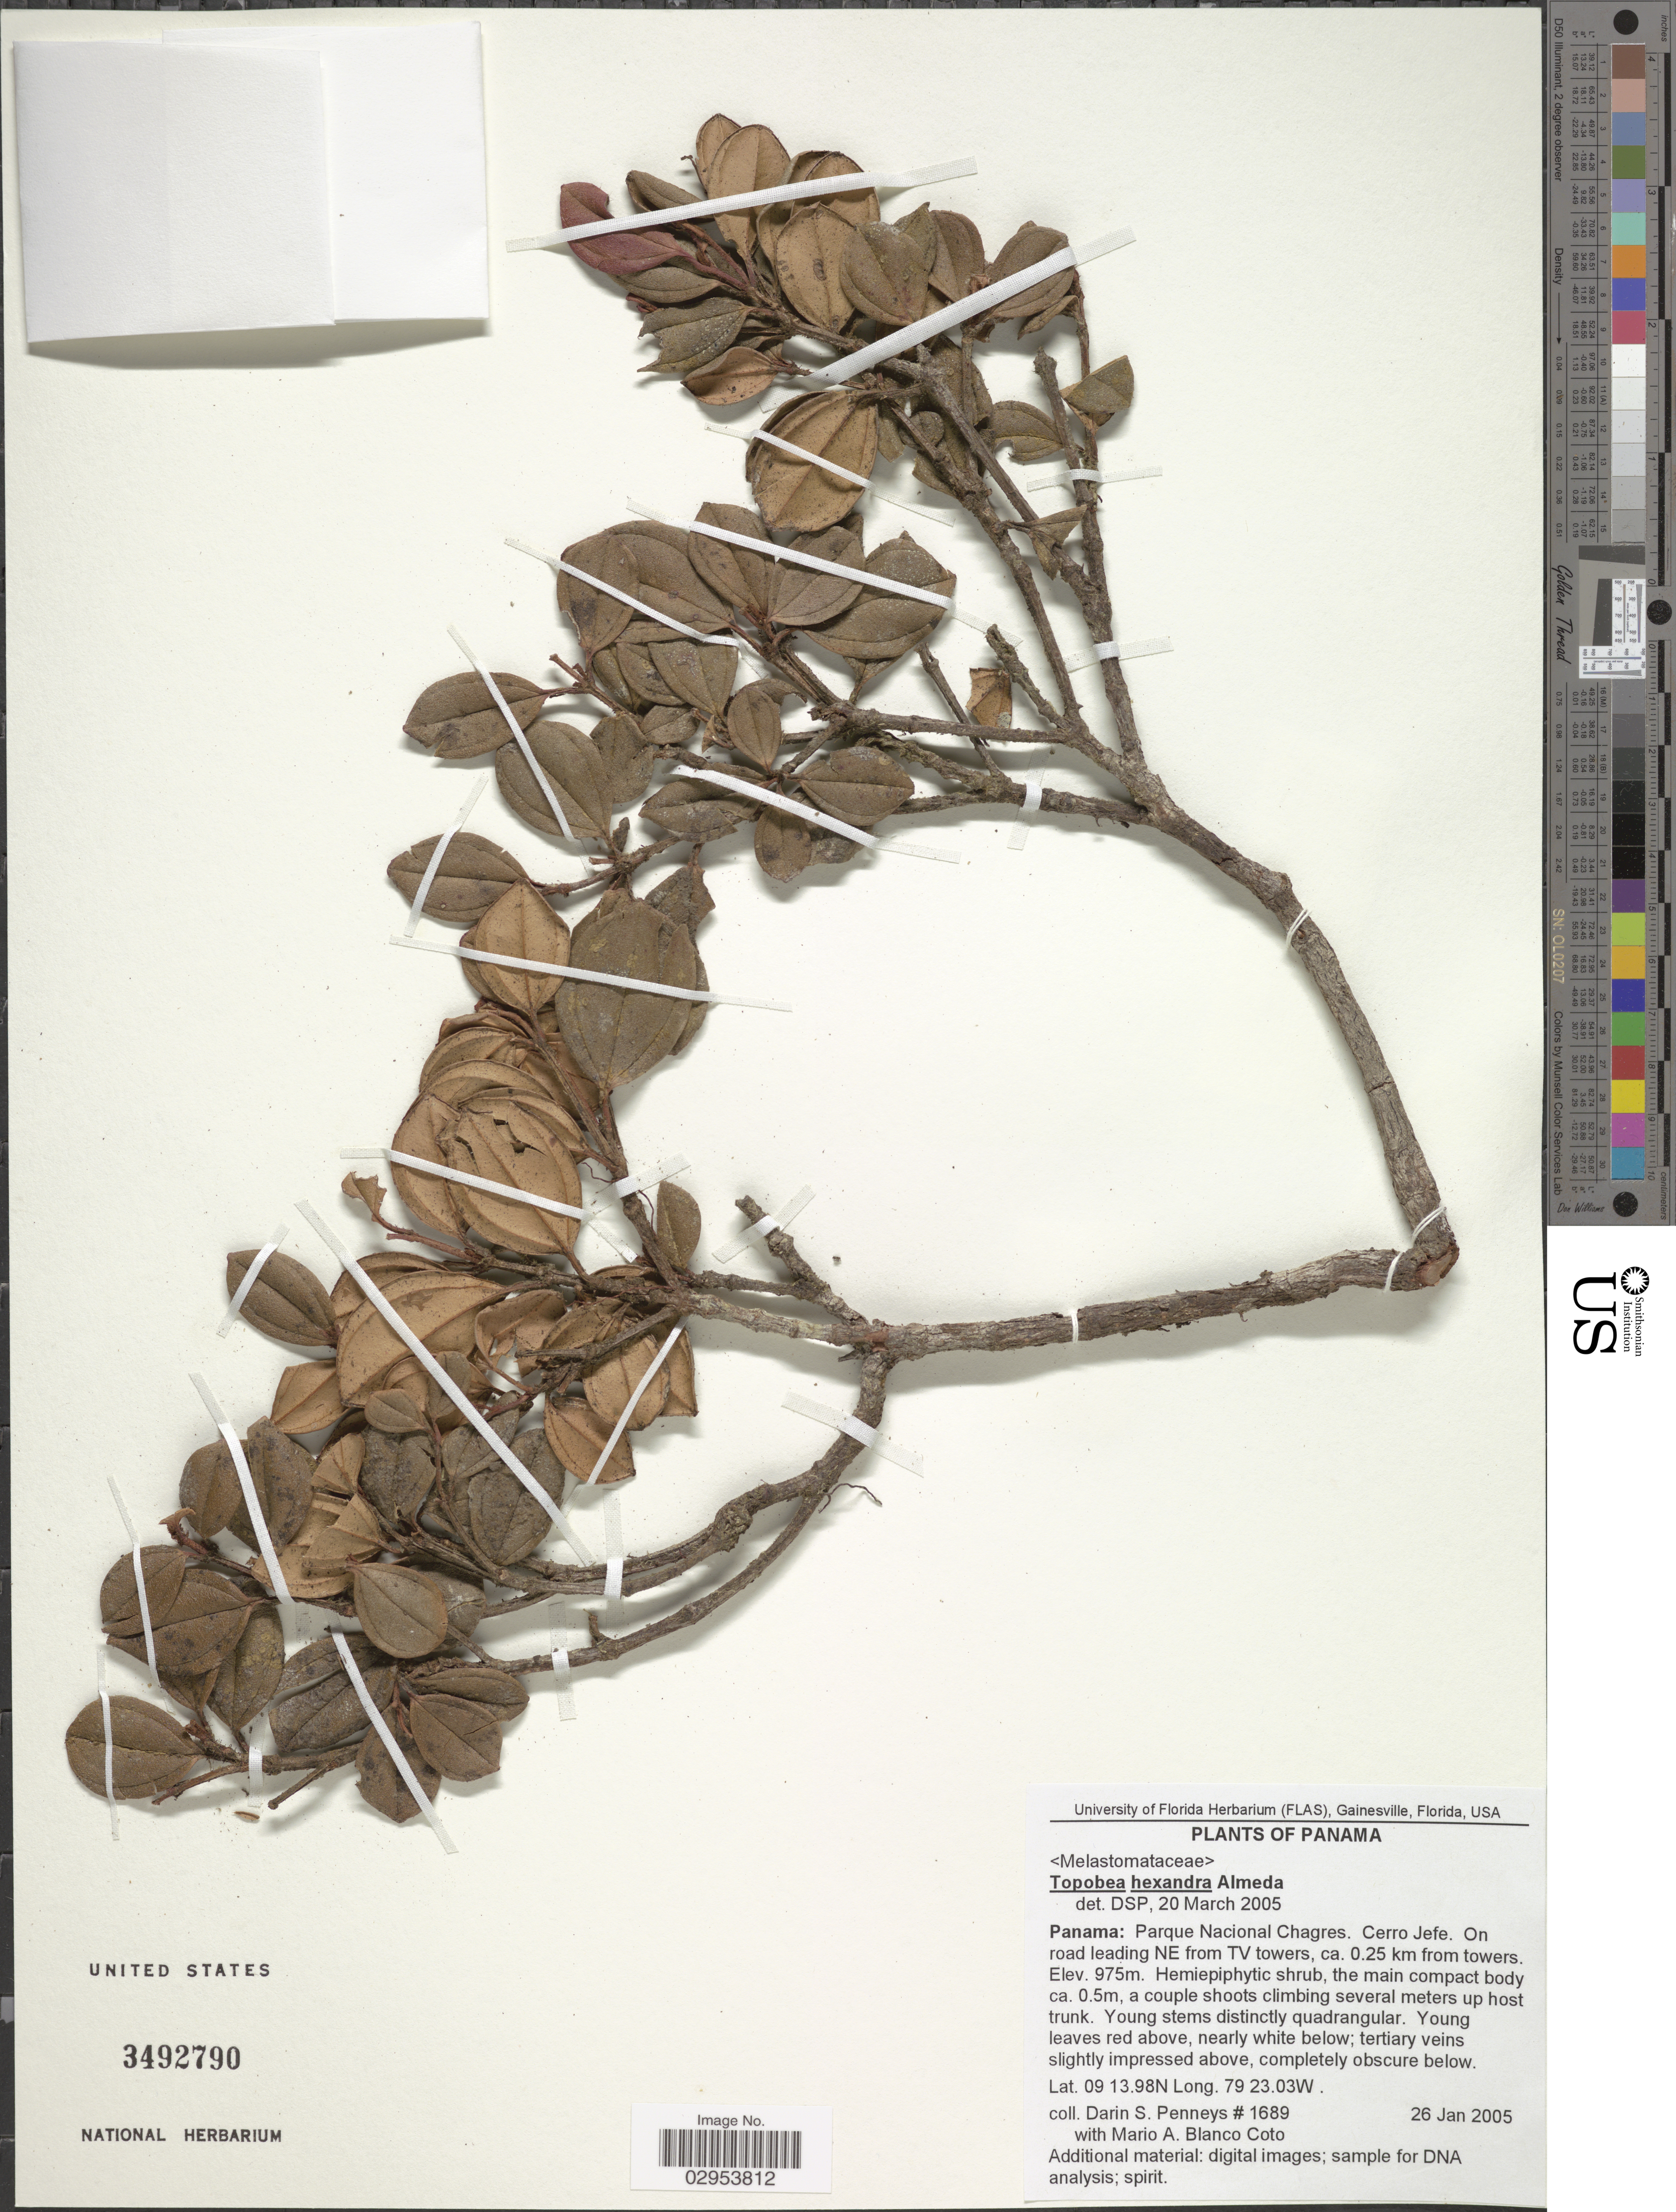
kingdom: Plantae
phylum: Tracheophyta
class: Magnoliopsida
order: Myrtales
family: Melastomataceae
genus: Topobea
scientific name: Topobea hexandra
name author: Almeda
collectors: D. S. Penneys & M. A. Blanco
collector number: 1689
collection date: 2005-01-26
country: Panama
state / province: Panamá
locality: Parque nacional Chagres. Cerro Jefe. On road leading NE from TV towers, ca. 0.25 km from towers.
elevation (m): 975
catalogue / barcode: US 3492790